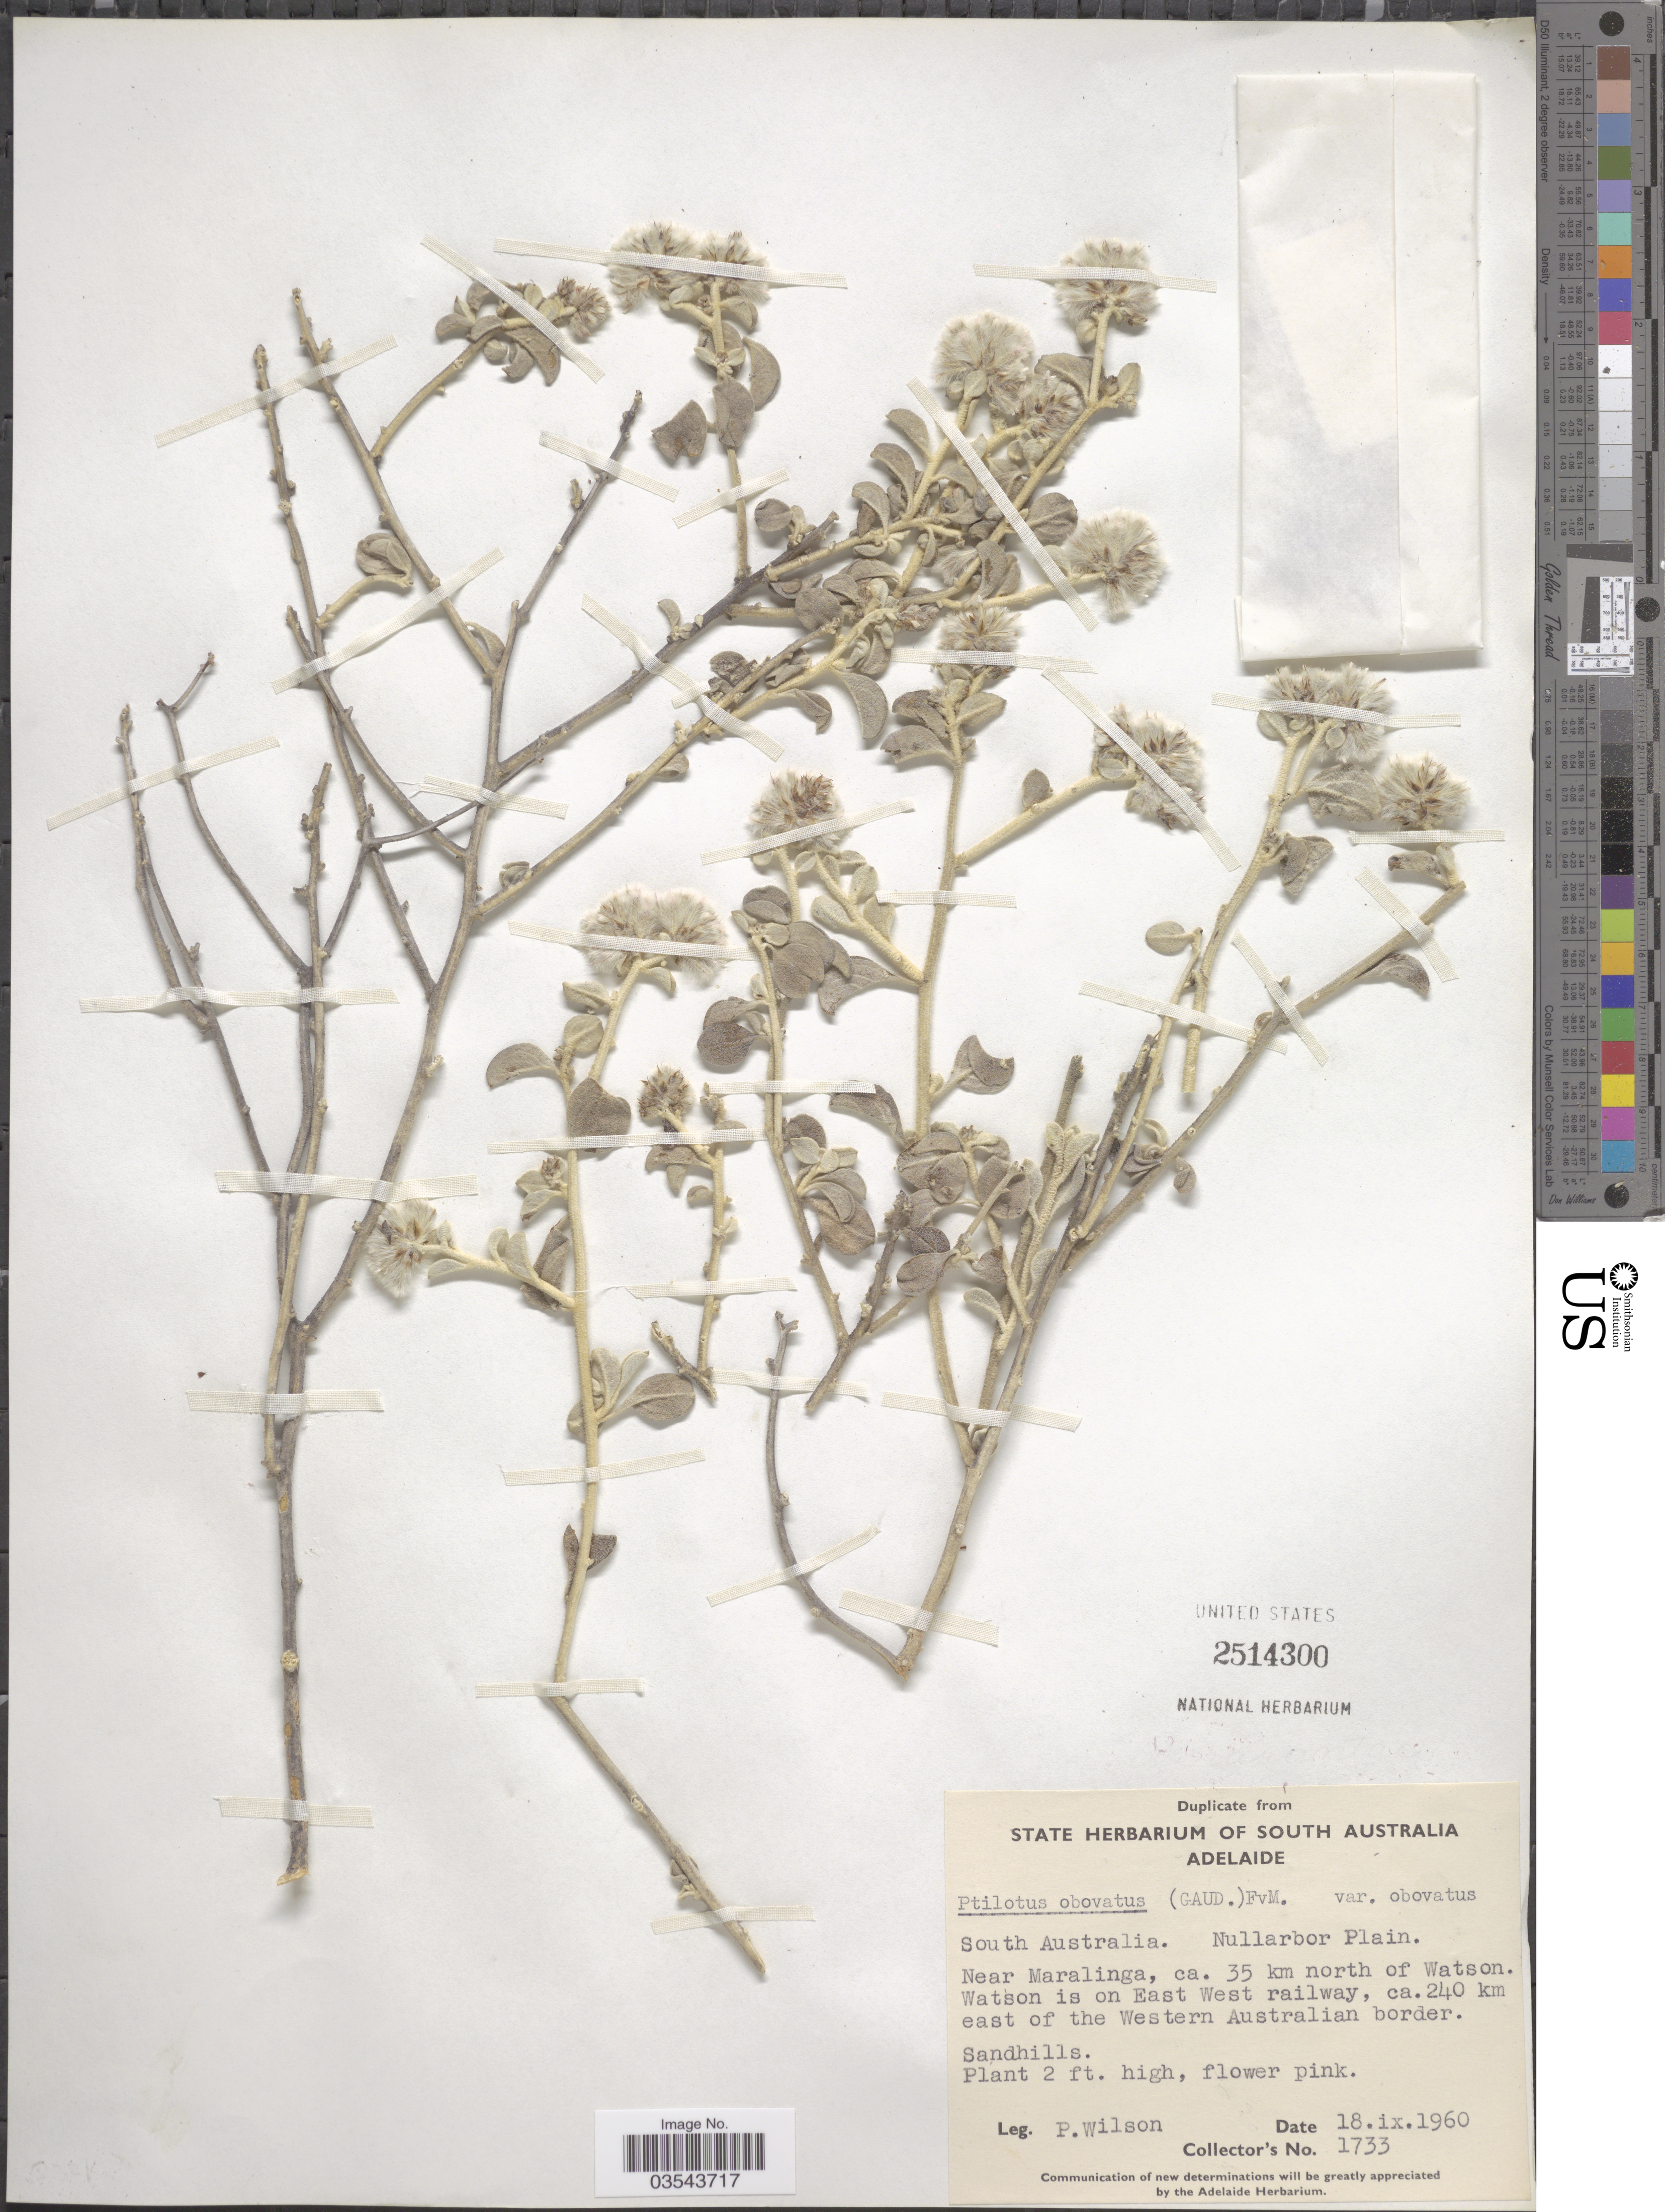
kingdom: Plantae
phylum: Tracheophyta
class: Magnoliopsida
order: Caryophyllales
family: Amaranthaceae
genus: Ptilotus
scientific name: Ptilotus obovatus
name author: (Gaudich.) F. Muell.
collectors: P. Wilson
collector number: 1733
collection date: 1960-09-18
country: Australia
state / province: South Australia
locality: Nullarbor Plain. Near Maralinga, ca. 35 km north of Watson. Watson is on East West railway, ca. 240 km east of the Western Australia border.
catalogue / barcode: US 2514300